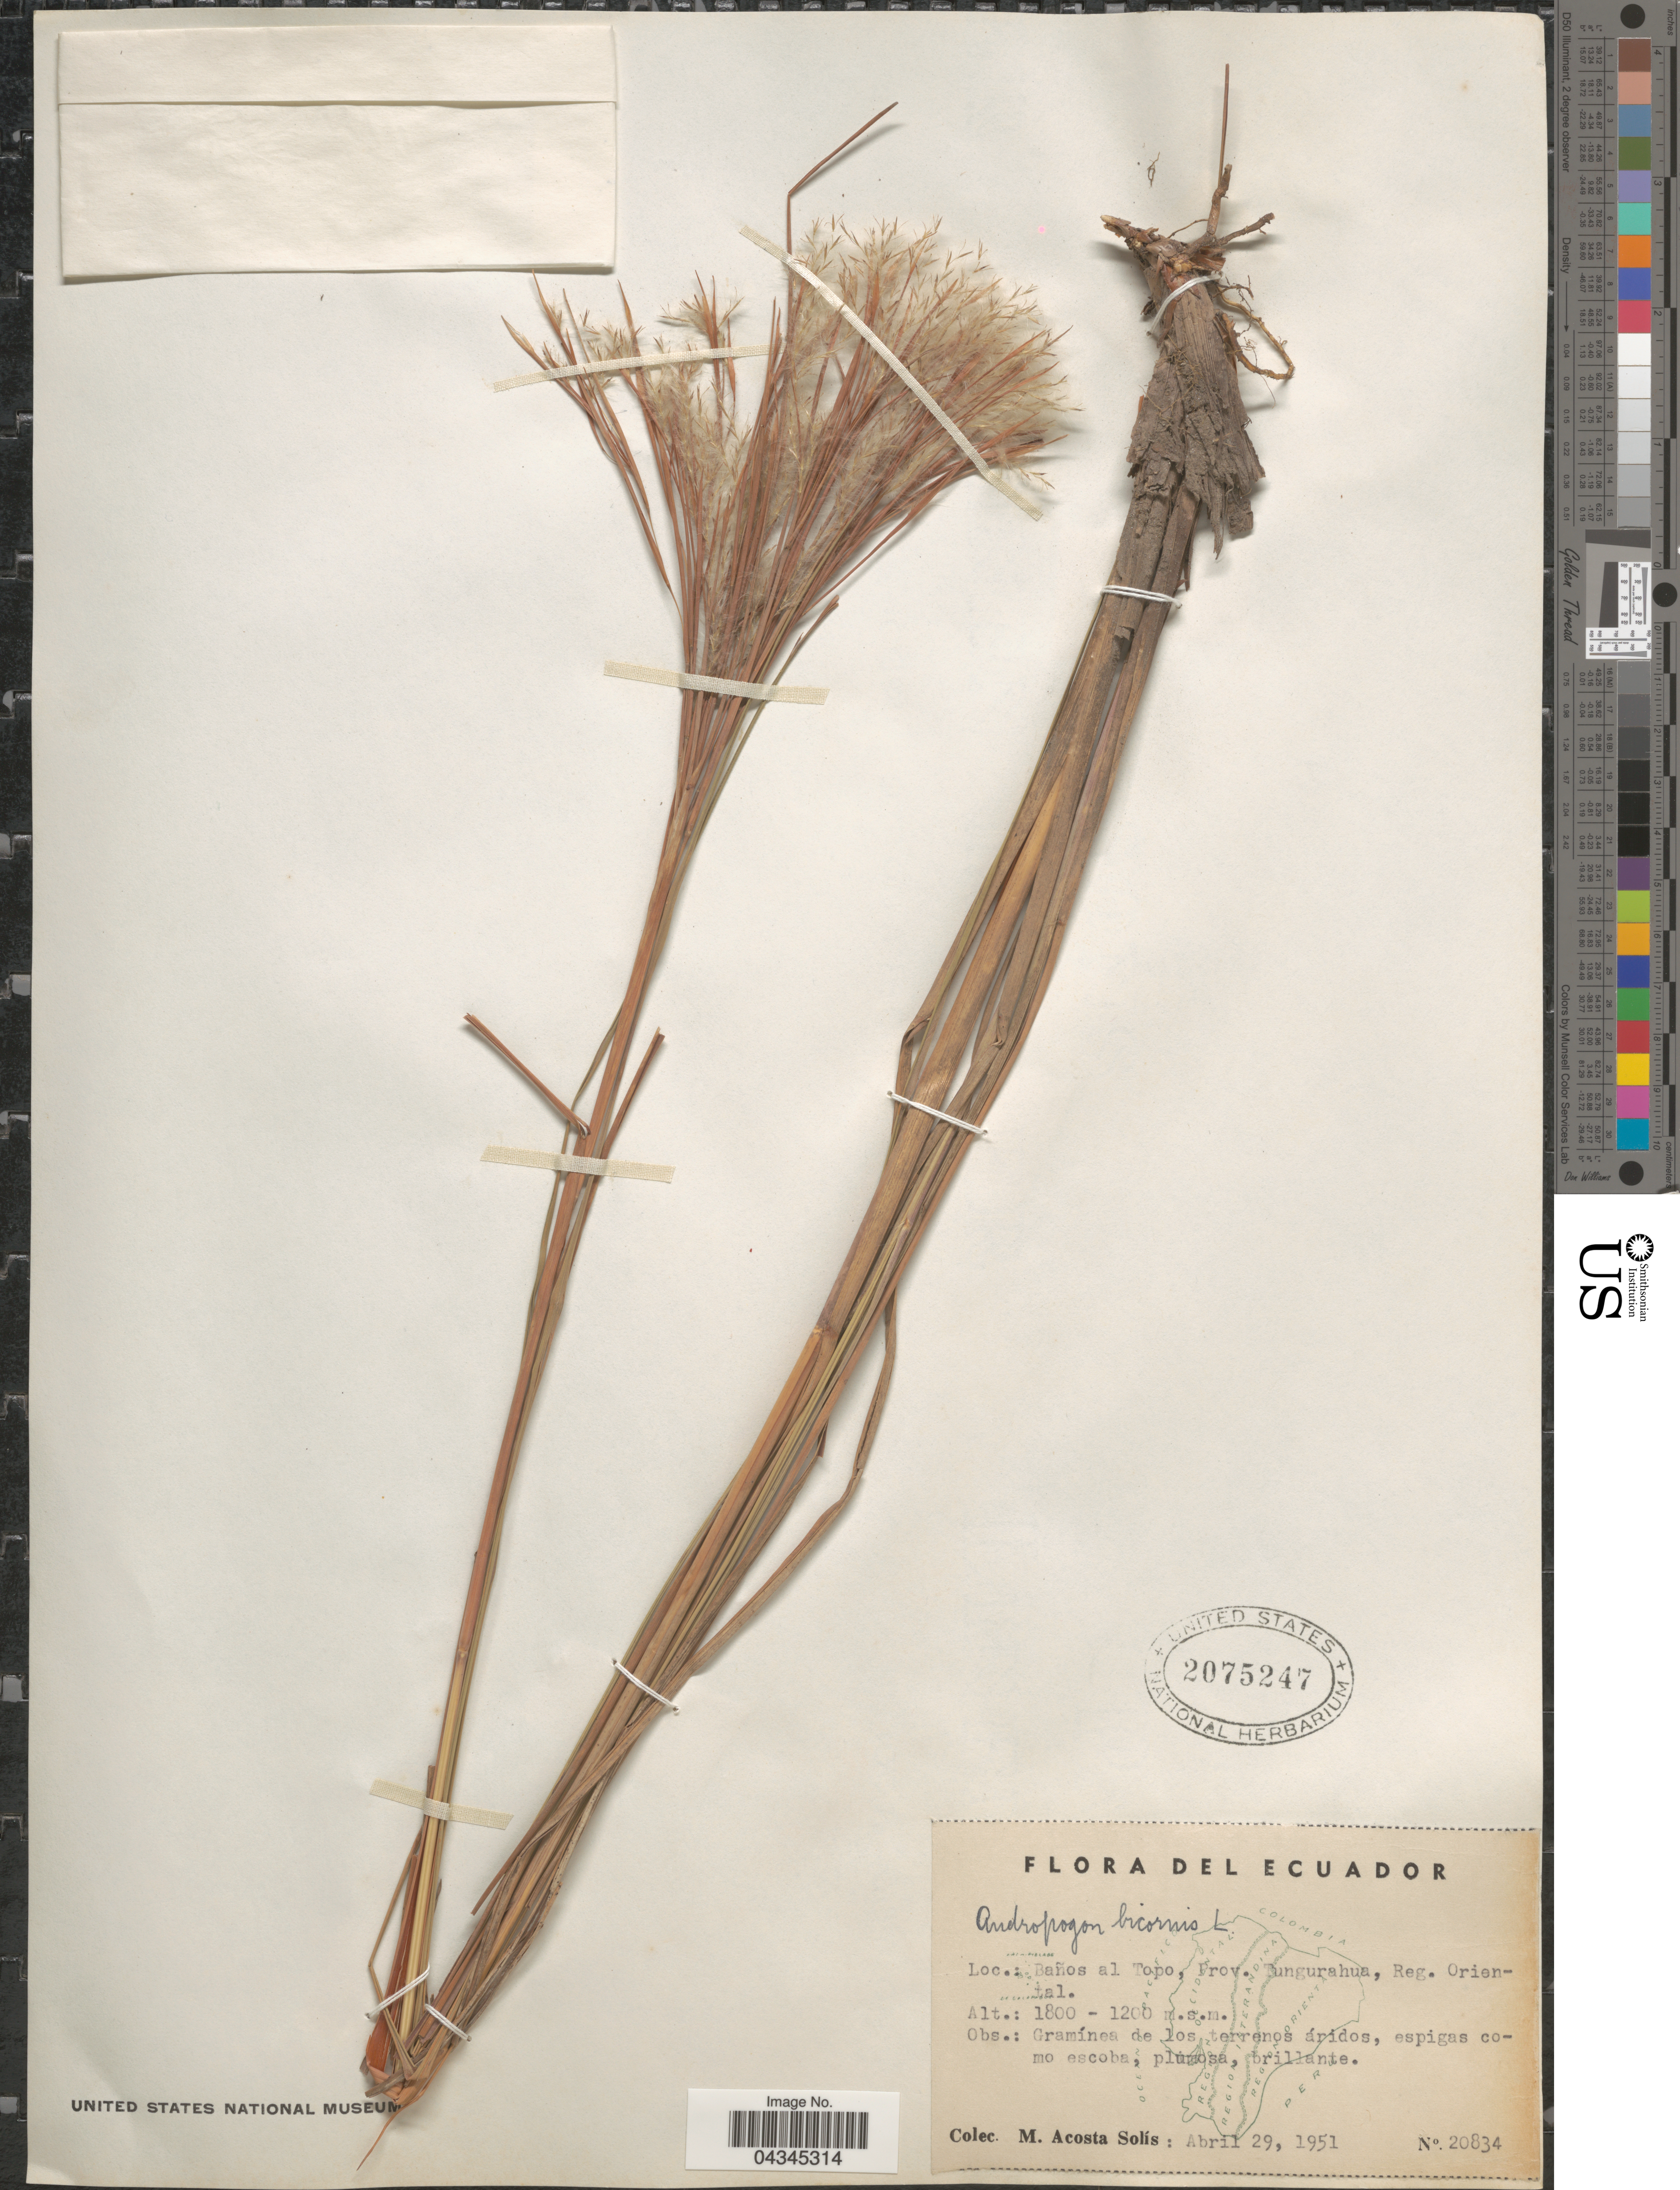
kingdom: Plantae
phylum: Tracheophyta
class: Liliopsida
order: Poales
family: Poaceae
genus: Andropogon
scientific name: Andropogon bicornis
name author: L.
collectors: M. Acosta Solis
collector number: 20834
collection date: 1951-04-29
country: Ecuador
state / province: Tungurahua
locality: Baños al Topo, Reg. Oriental.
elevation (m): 1200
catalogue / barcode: US 2075247